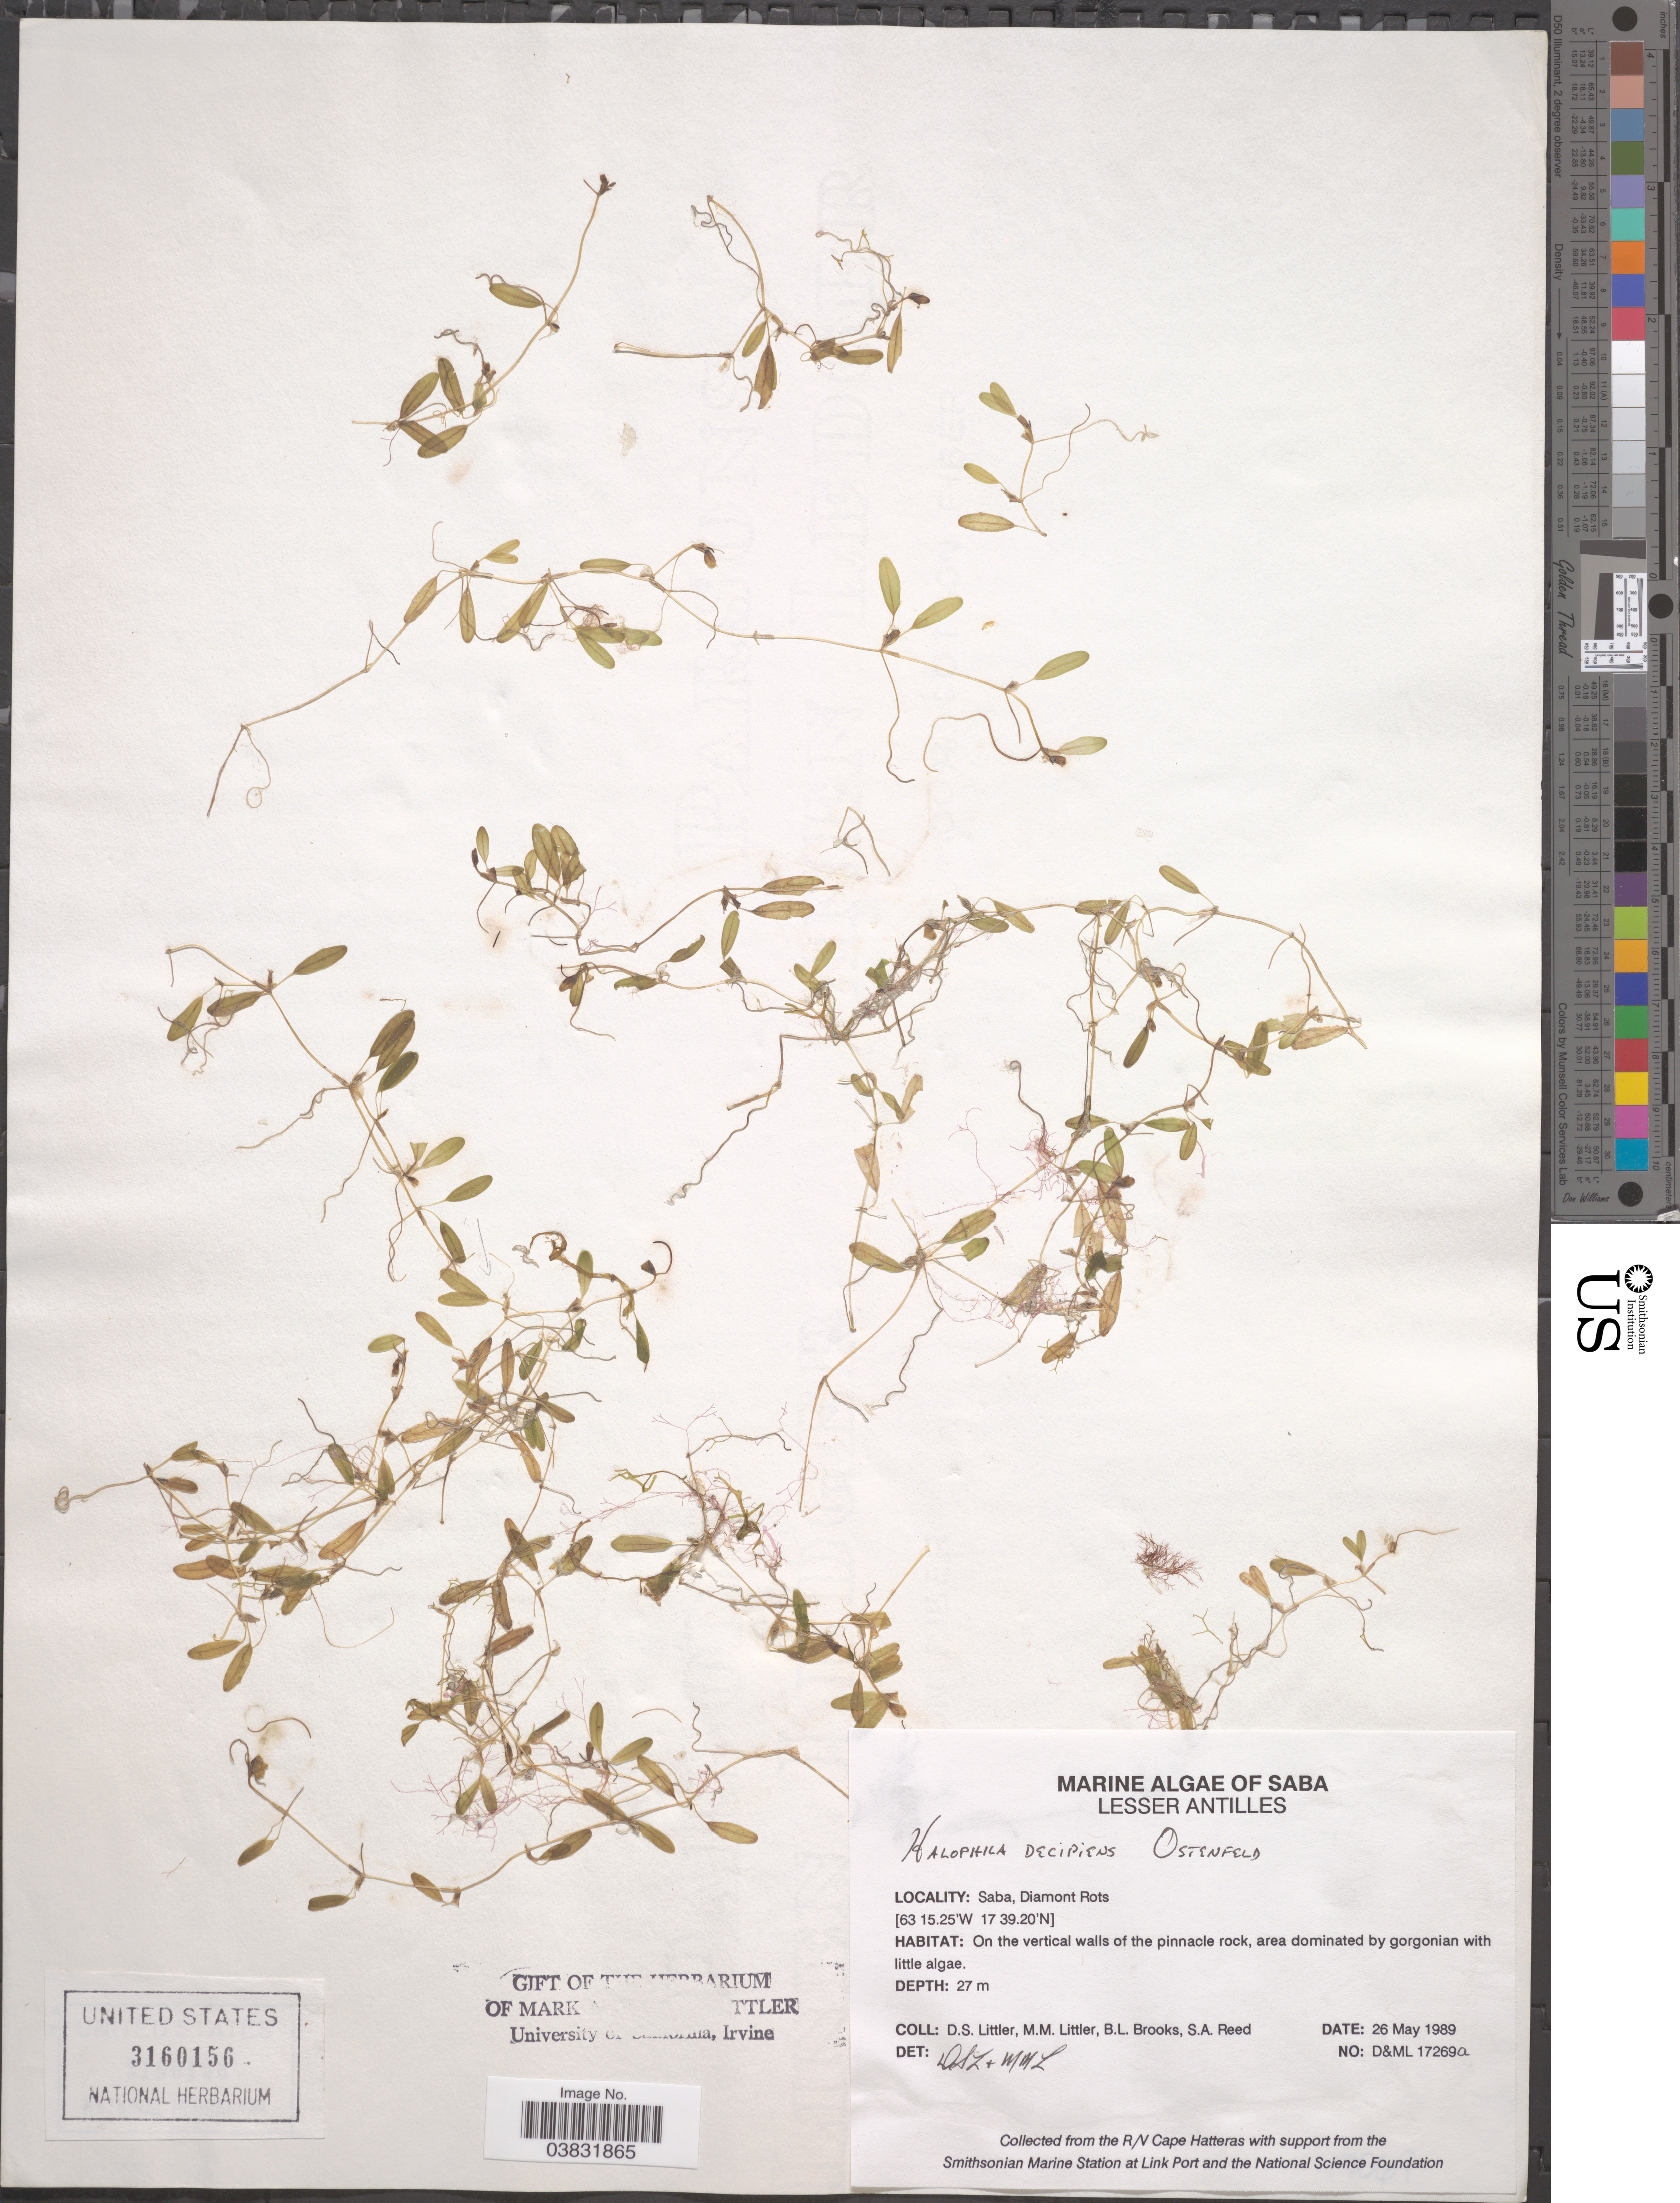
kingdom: Plantae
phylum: Tracheophyta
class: Liliopsida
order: Alismatales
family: Hydrocharitaceae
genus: Halophila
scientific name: Halophila decipiens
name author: Ostenf.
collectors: D. S. Littler, B. Brooks & S. Reed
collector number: D&ML 17269a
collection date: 1989-05-26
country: Netherlands Antilles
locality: Saba. Lesser Antilles. Saba, Diamont Rots.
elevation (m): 27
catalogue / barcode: US 3160156